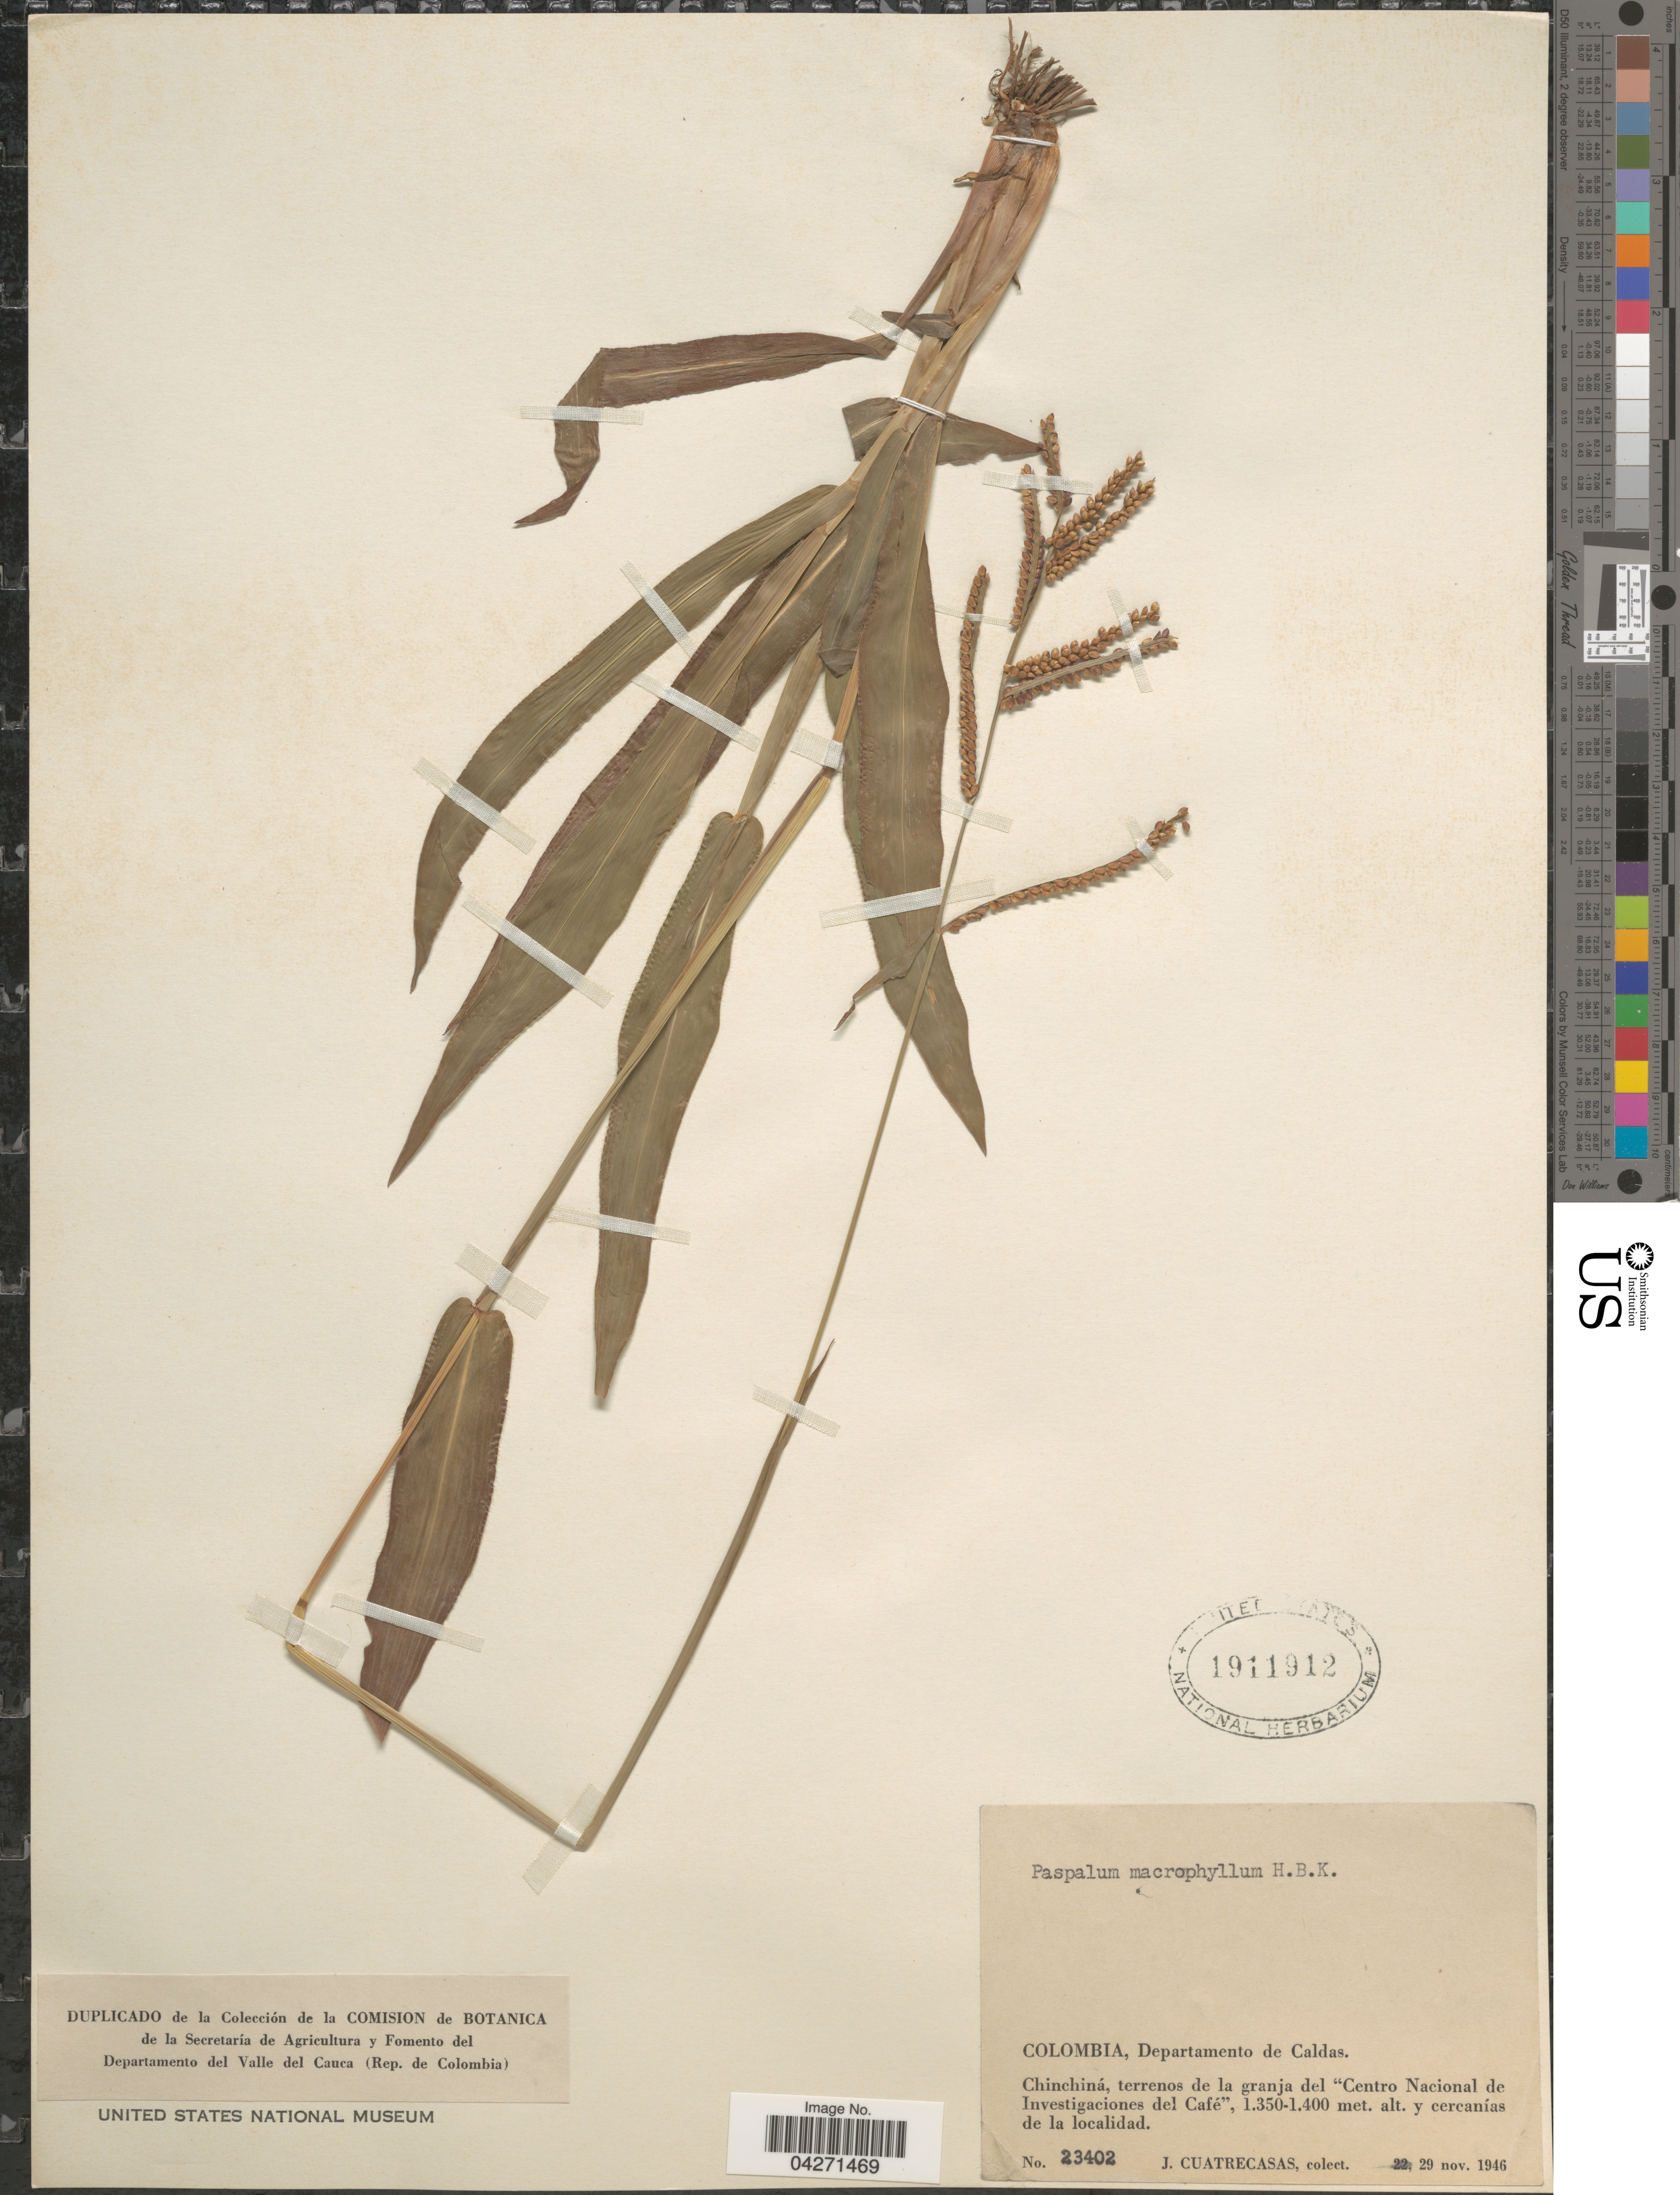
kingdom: Plantae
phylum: Tracheophyta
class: Liliopsida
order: Poales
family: Poaceae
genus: Paspalum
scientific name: Paspalum macrophyllum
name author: Kunth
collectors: J. Cuatrecasas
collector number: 23402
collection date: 1946-11-22/1946-11-29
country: Colombia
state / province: Caldas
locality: Departamento de Caldas. Chinchiná, terrenos de la granja del "Centro Naciona de Investigaciones del Café", y cercanías de la localidad.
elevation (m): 1350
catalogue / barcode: US 1911912